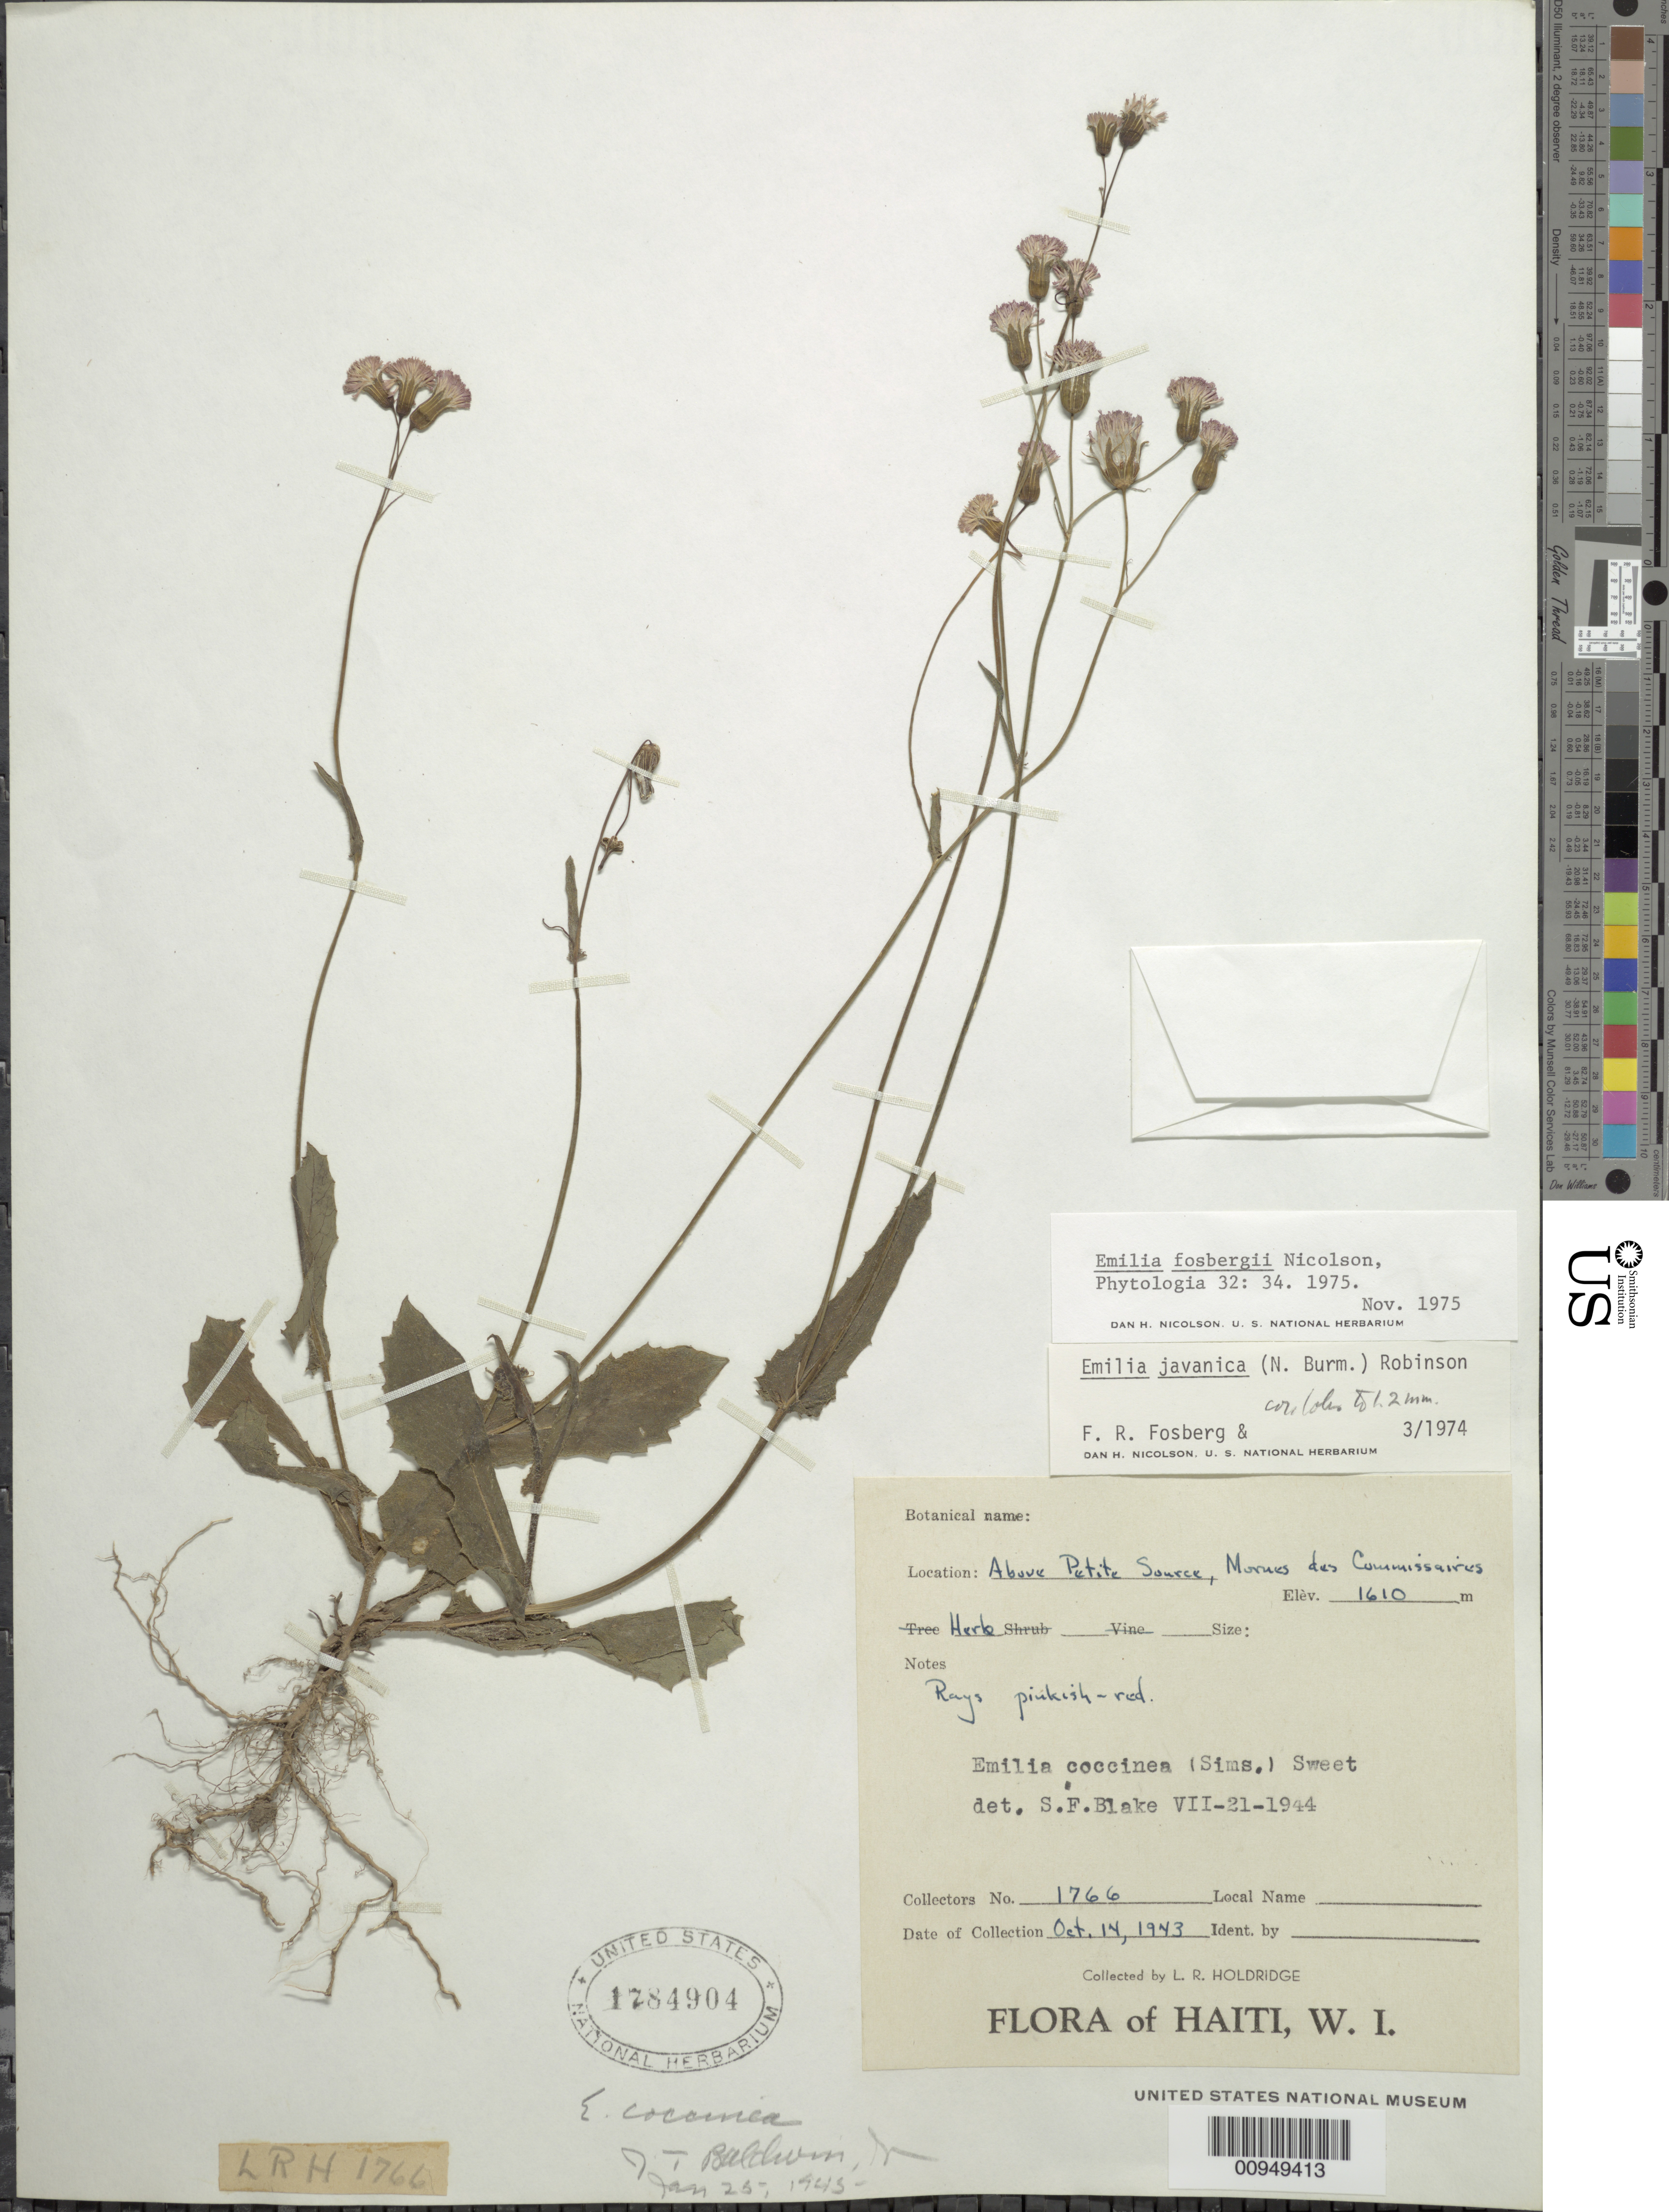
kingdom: Plantae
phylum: Tracheophyta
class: Magnoliopsida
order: Asterales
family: Asteraceae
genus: Emilia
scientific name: Emilia fosbergii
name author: Nicolson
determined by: Nicolson, Dan H.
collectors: L. Holdridge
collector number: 1766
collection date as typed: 14 Oct 1943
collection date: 1943-10-14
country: Haiti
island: Hispaniola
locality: Above Petite Source, Mornes des Commissaires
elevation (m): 1610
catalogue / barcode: US 1784904